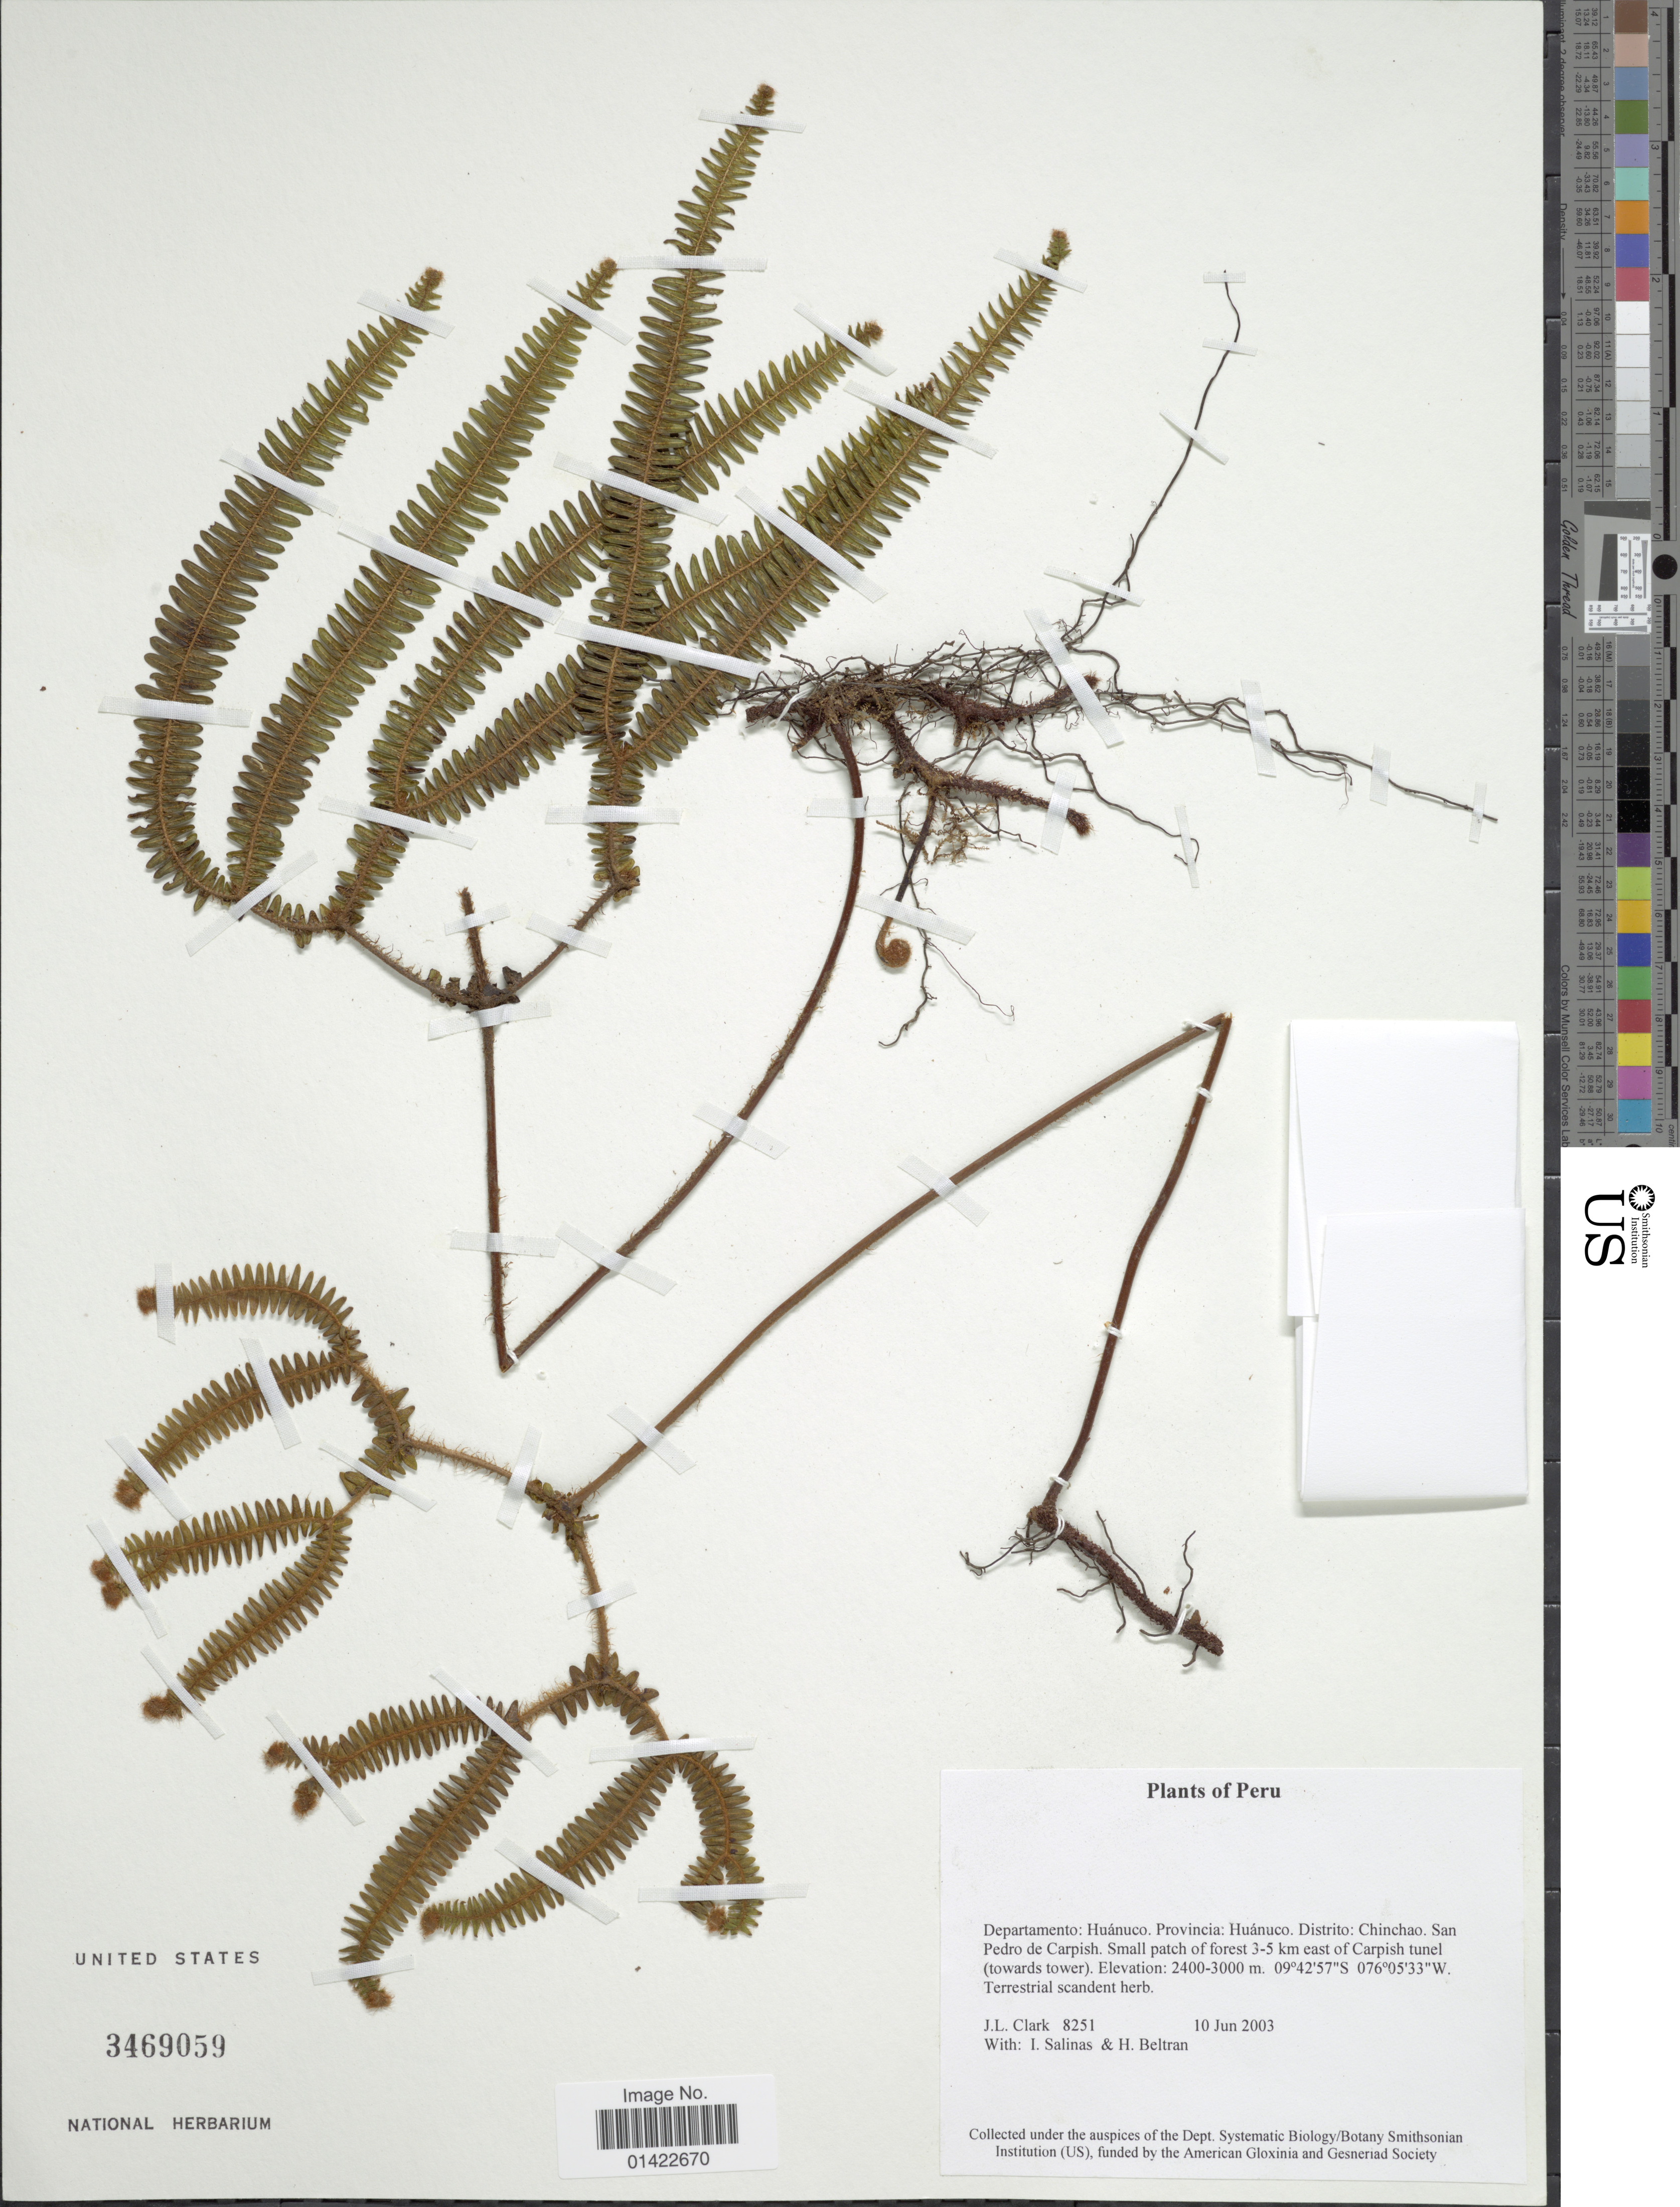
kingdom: Plantae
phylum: Tracheophyta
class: Polypodiopsida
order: Gleicheniales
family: Gleicheniaceae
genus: Sticherus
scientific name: Sticherus sp.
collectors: J. L. Clark, I. Salinas & H. Beltran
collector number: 8251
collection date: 2003-06-10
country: Peru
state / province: Huánuco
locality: Prov: Húnauco. Distrito:Chinchao. San pedro de Carpish. Small patch of forest 3-5 km east of Carpish tunel (towards tower).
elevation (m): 2400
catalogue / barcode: US 3469059